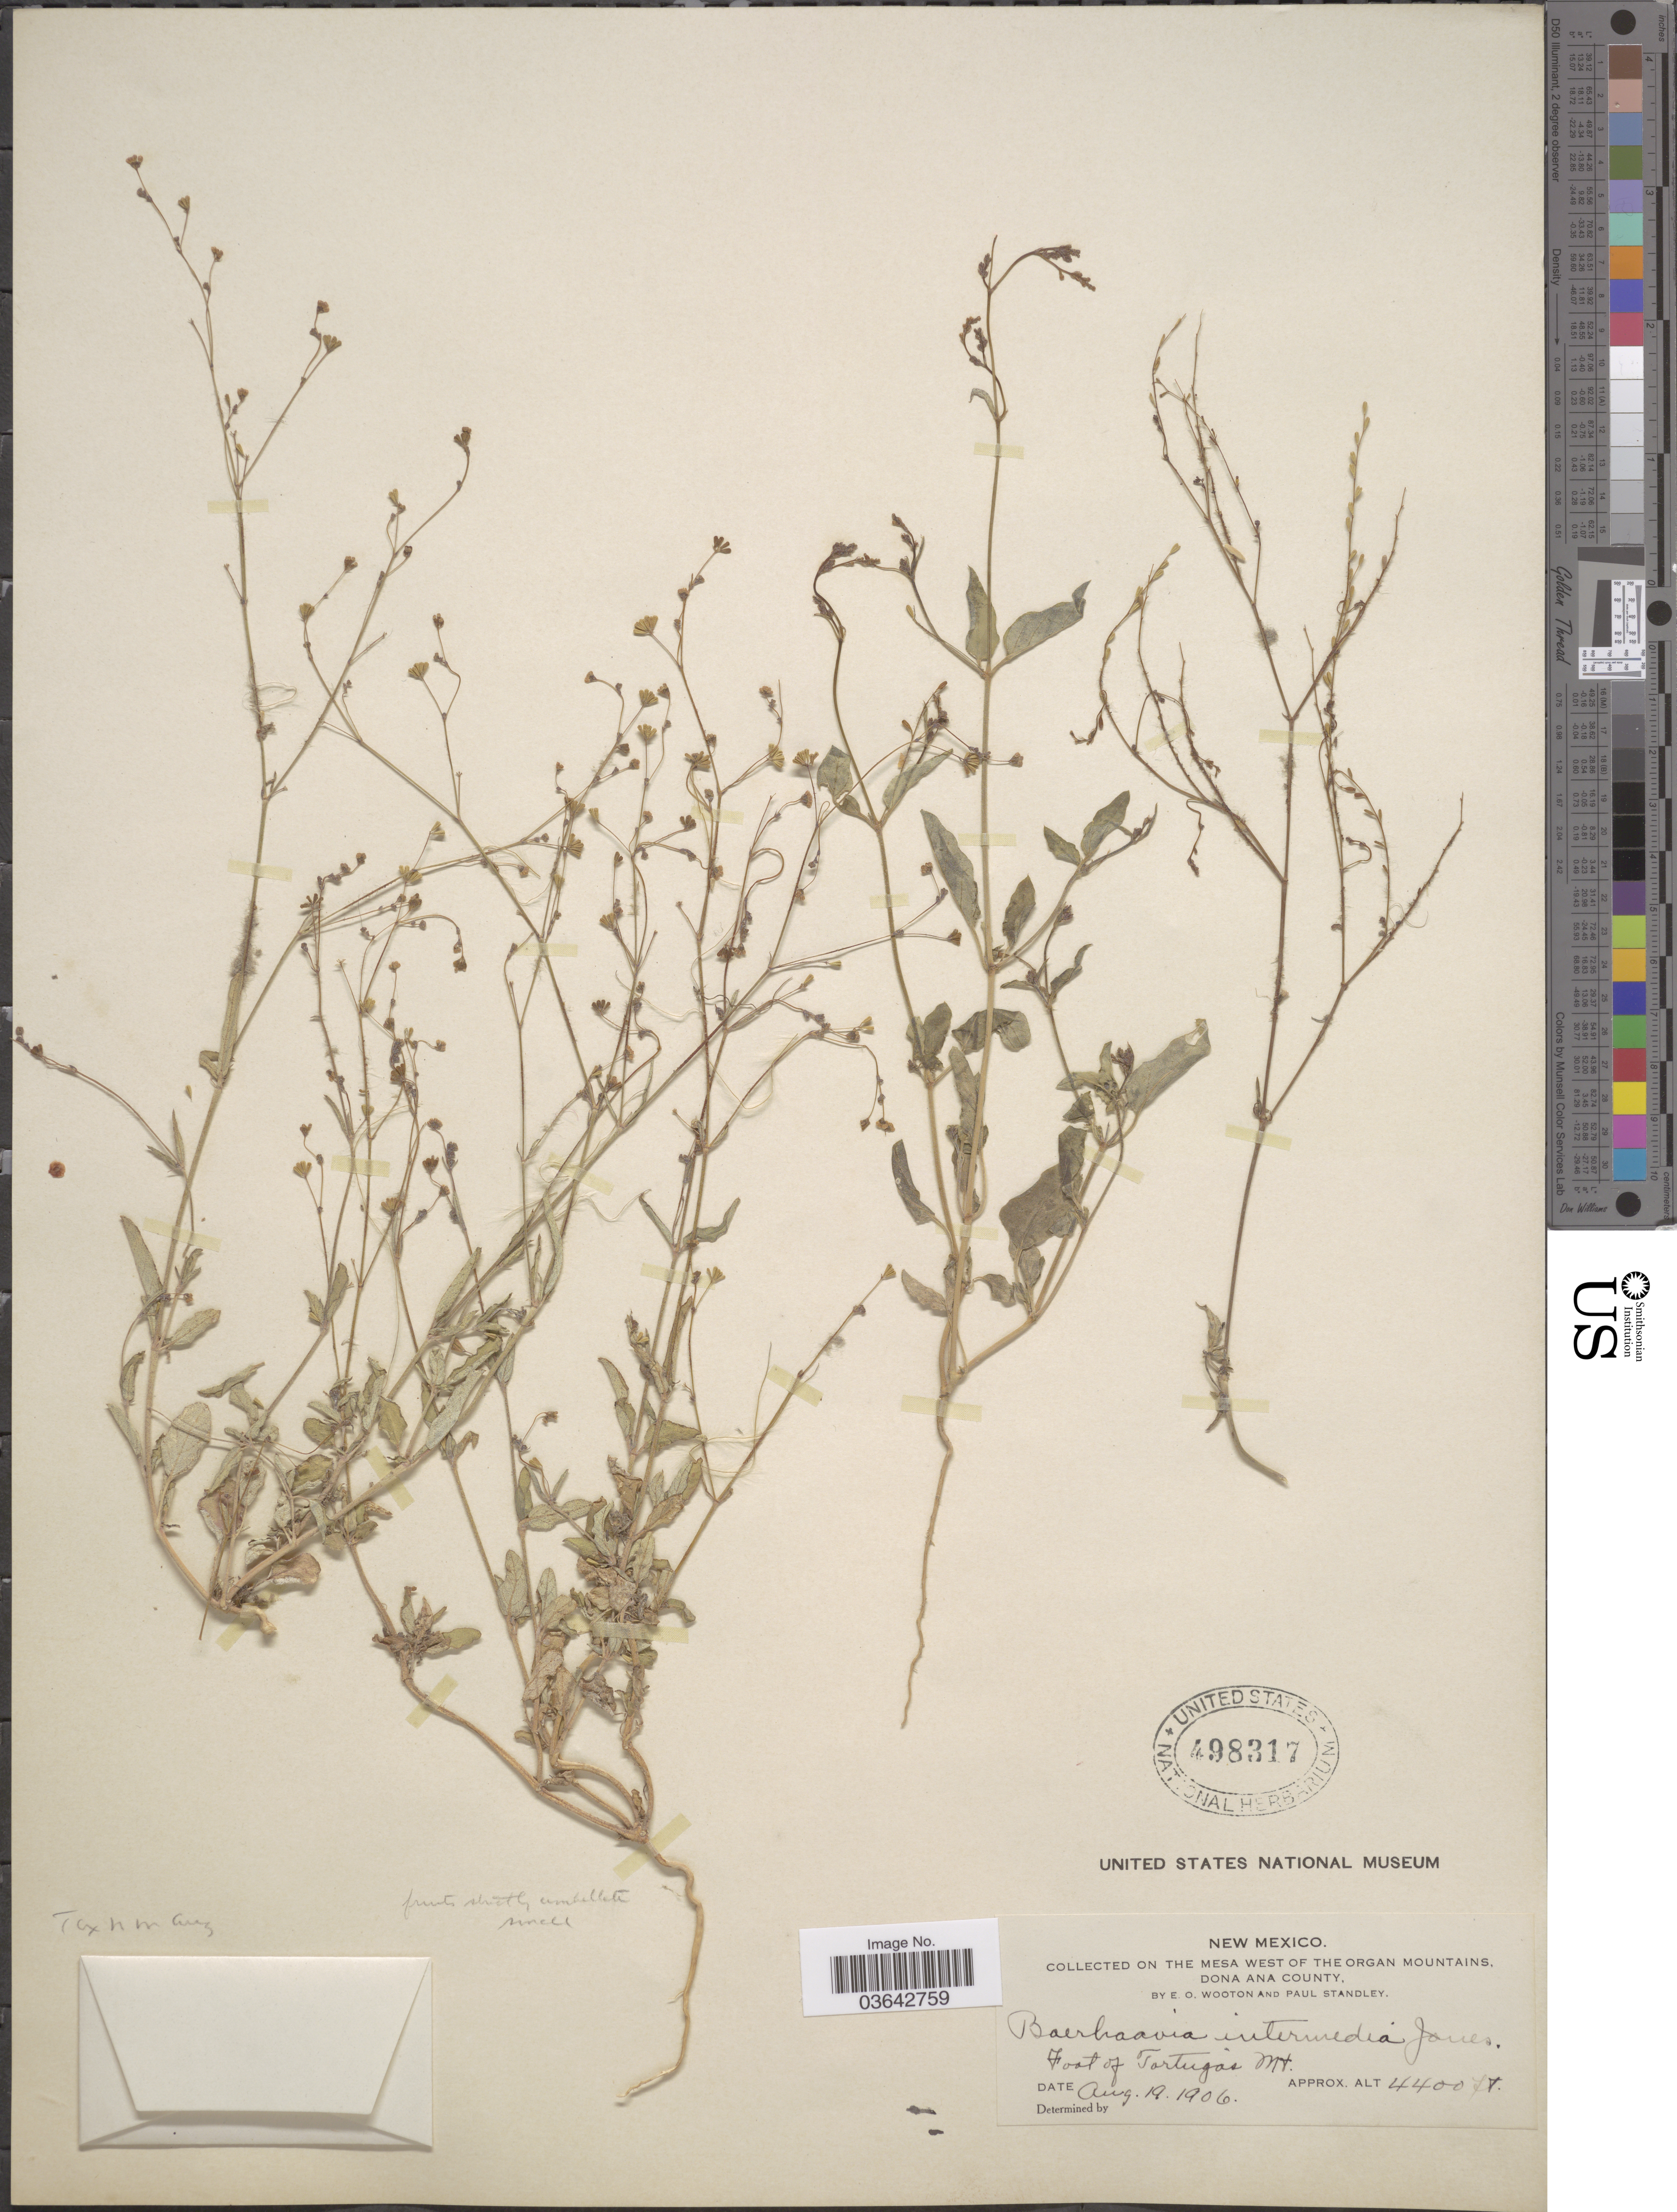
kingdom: Plantae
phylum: Tracheophyta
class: Magnoliopsida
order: Caryophyllales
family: Nyctaginaceae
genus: Boerhavia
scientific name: Boerhavia intermedia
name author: M.E. Jones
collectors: E. O. Wooton & P. C. Standley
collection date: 1906-08-19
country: United States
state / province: New Mexico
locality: The Mesa West of the Organ Mountains, Dona Ana County. Foot of Tortugas Mt.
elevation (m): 1341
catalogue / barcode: US 498317